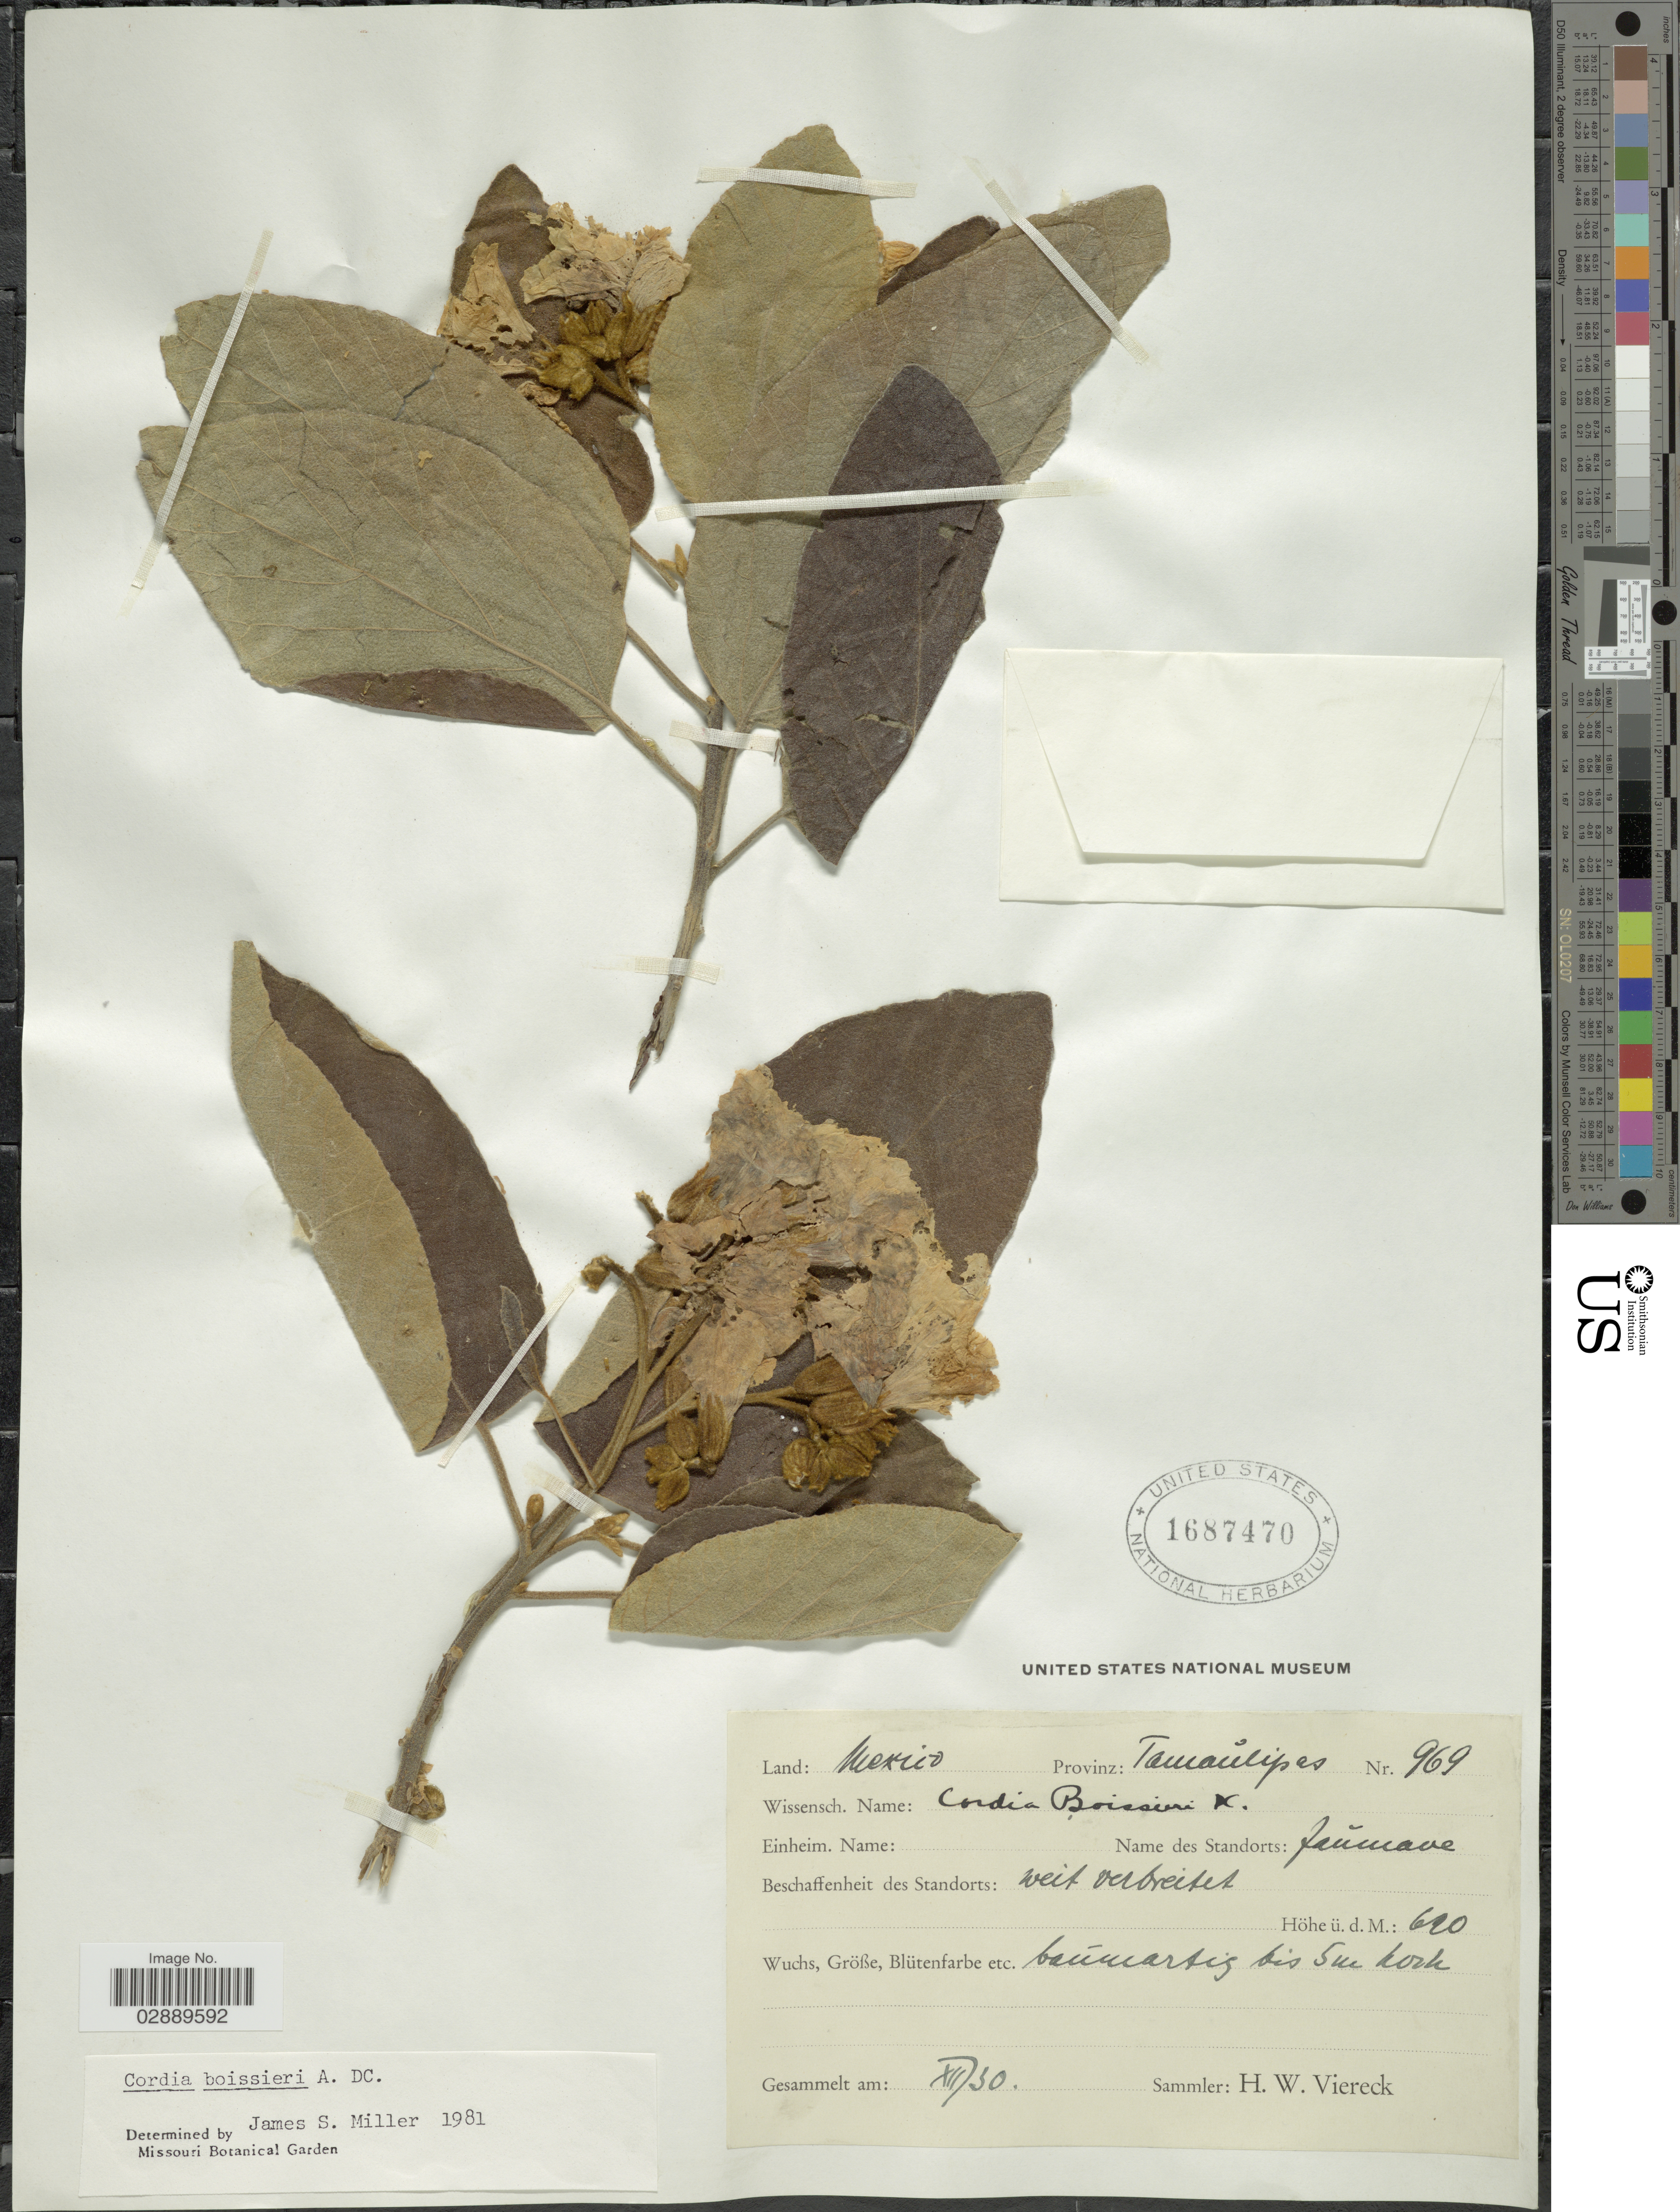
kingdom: Plantae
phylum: Tracheophyta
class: Magnoliopsida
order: Boraginales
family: Cordiaceae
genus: Cordia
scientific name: Cordia boissieri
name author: A. DC.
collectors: H. W. Viereck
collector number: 969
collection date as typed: Transcribed d/m/y: /12/30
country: Mexico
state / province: Tamaulipas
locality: Jaumave.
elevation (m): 690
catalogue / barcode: US 1687470